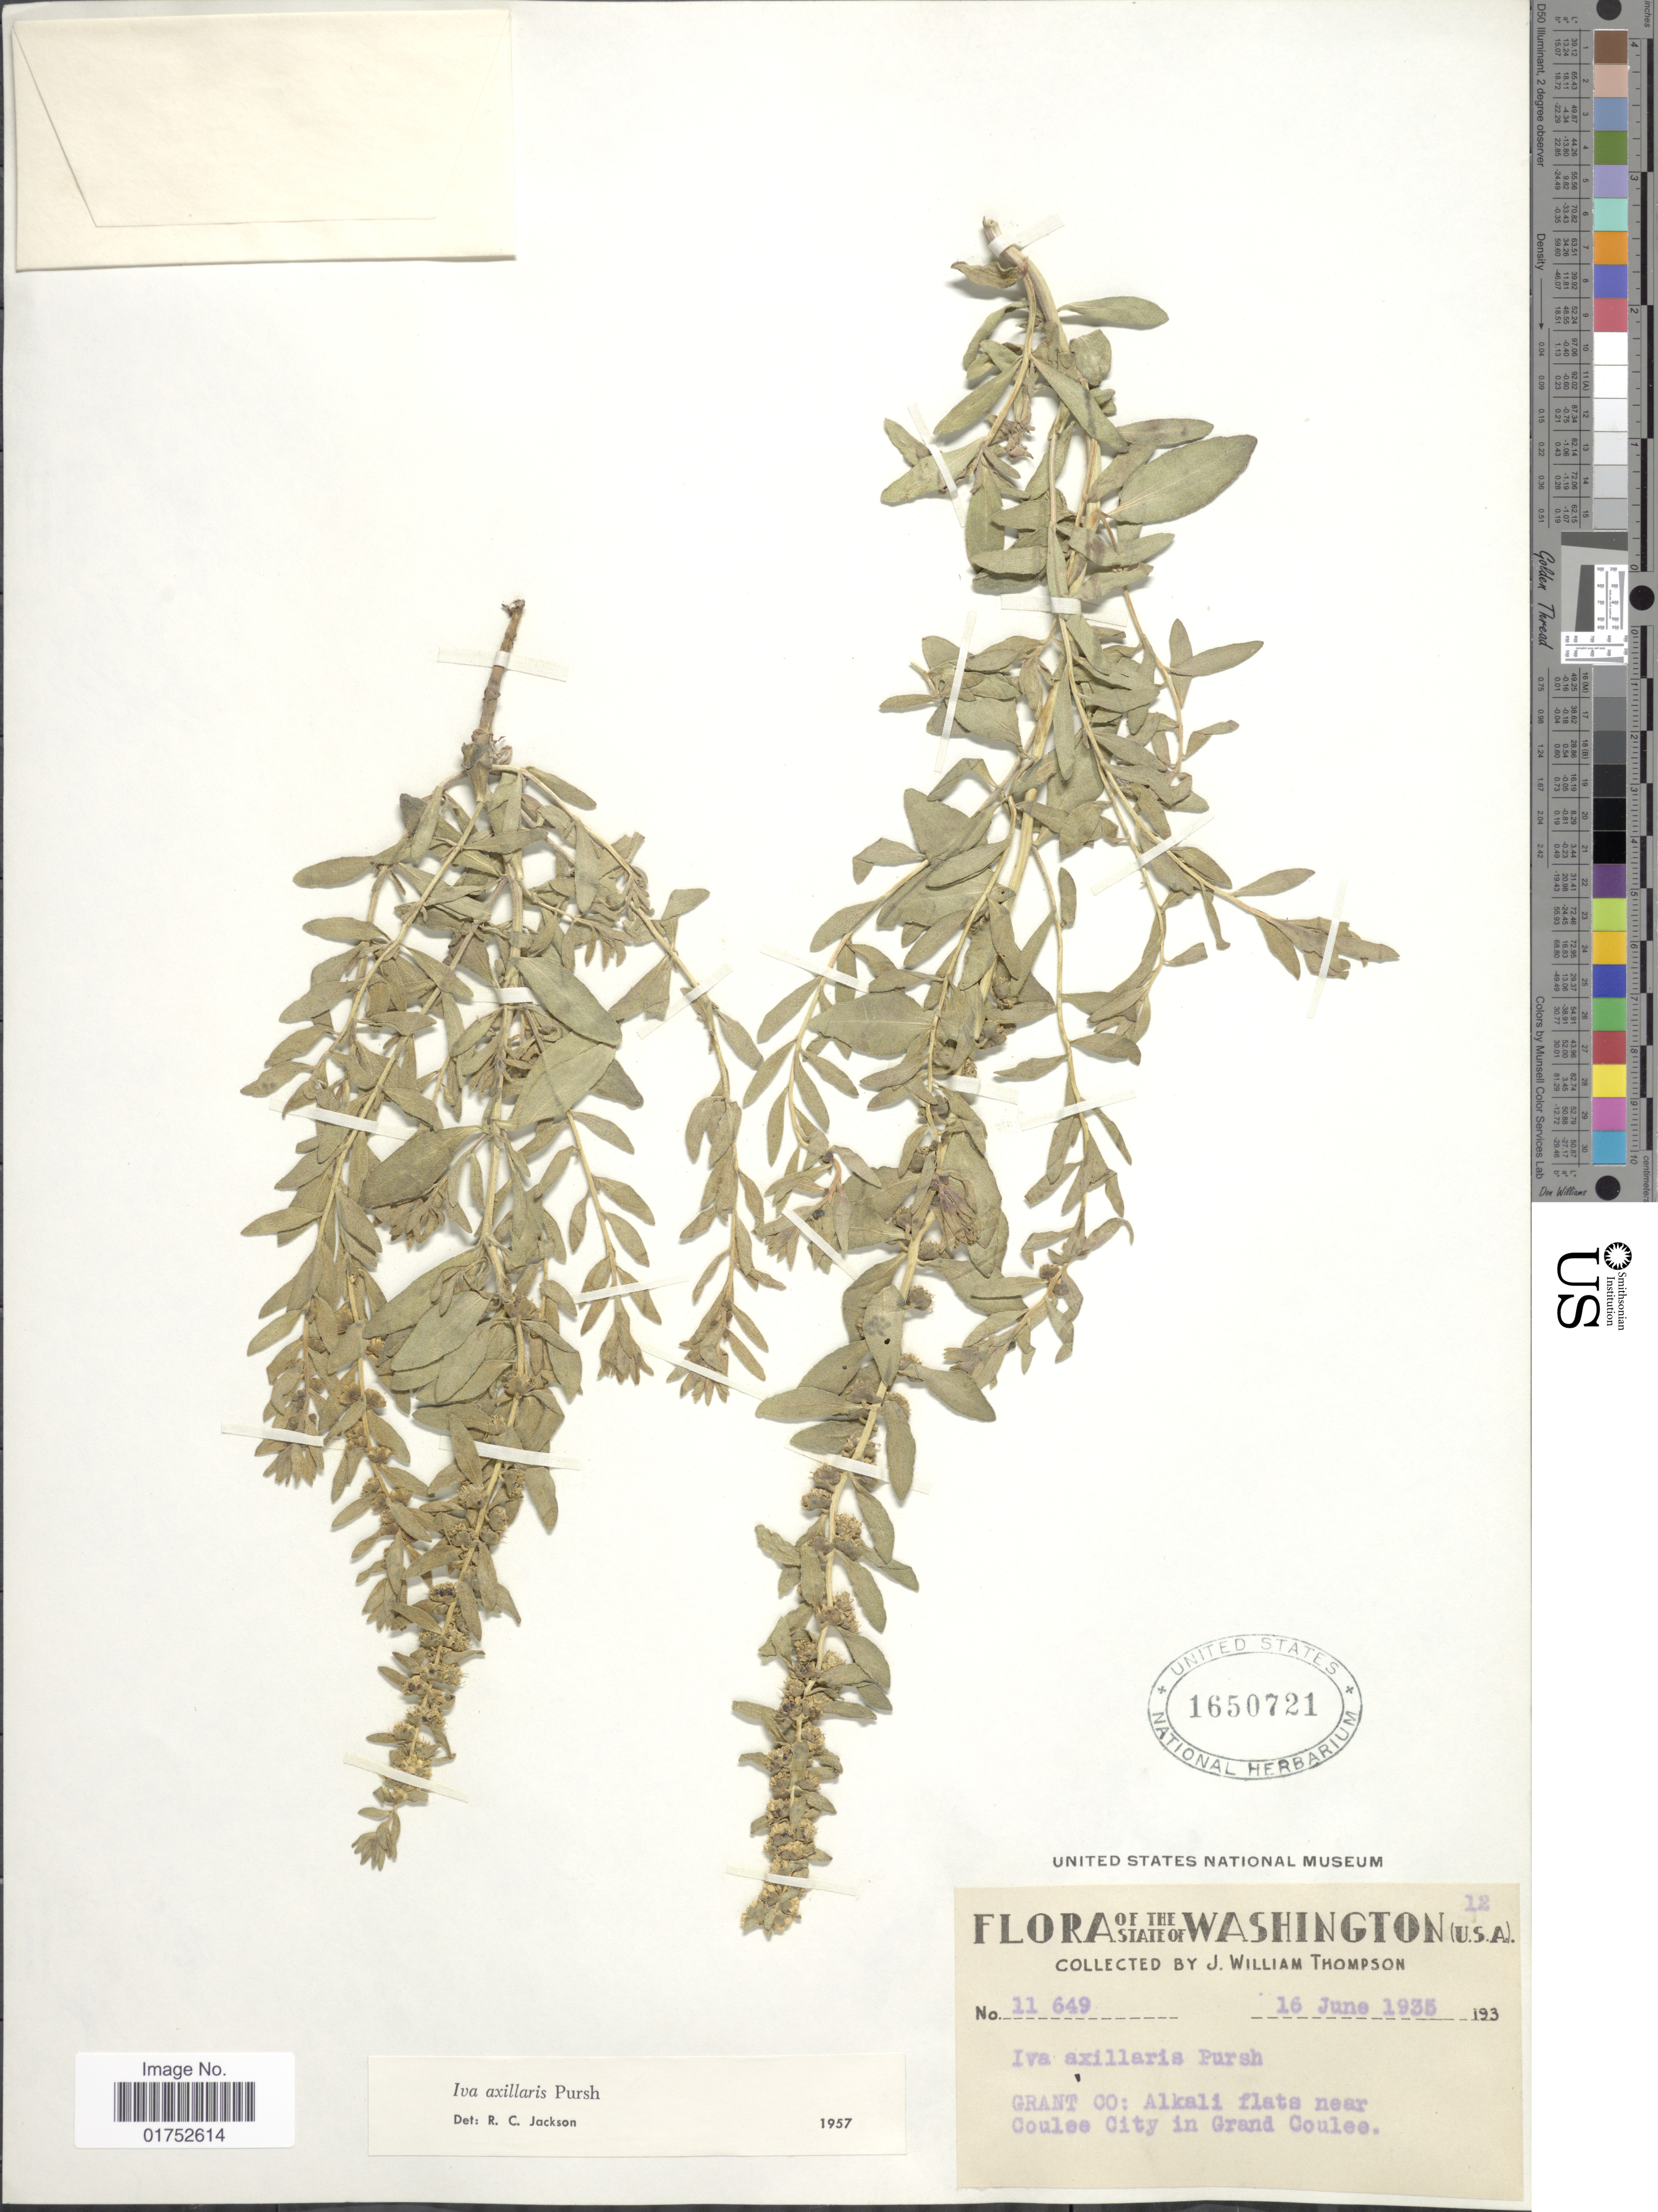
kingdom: Plantae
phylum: Tracheophyta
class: Magnoliopsida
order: Asterales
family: Asteraceae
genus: Iva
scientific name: Iva axillaris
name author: Pursh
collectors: J. W. Thompson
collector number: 11649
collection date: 1935-06-16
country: United States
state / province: Washington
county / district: Grant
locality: U.S.A., Grant Co., Alkali flats near Coulee City in Grand Coulee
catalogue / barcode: US 1650721